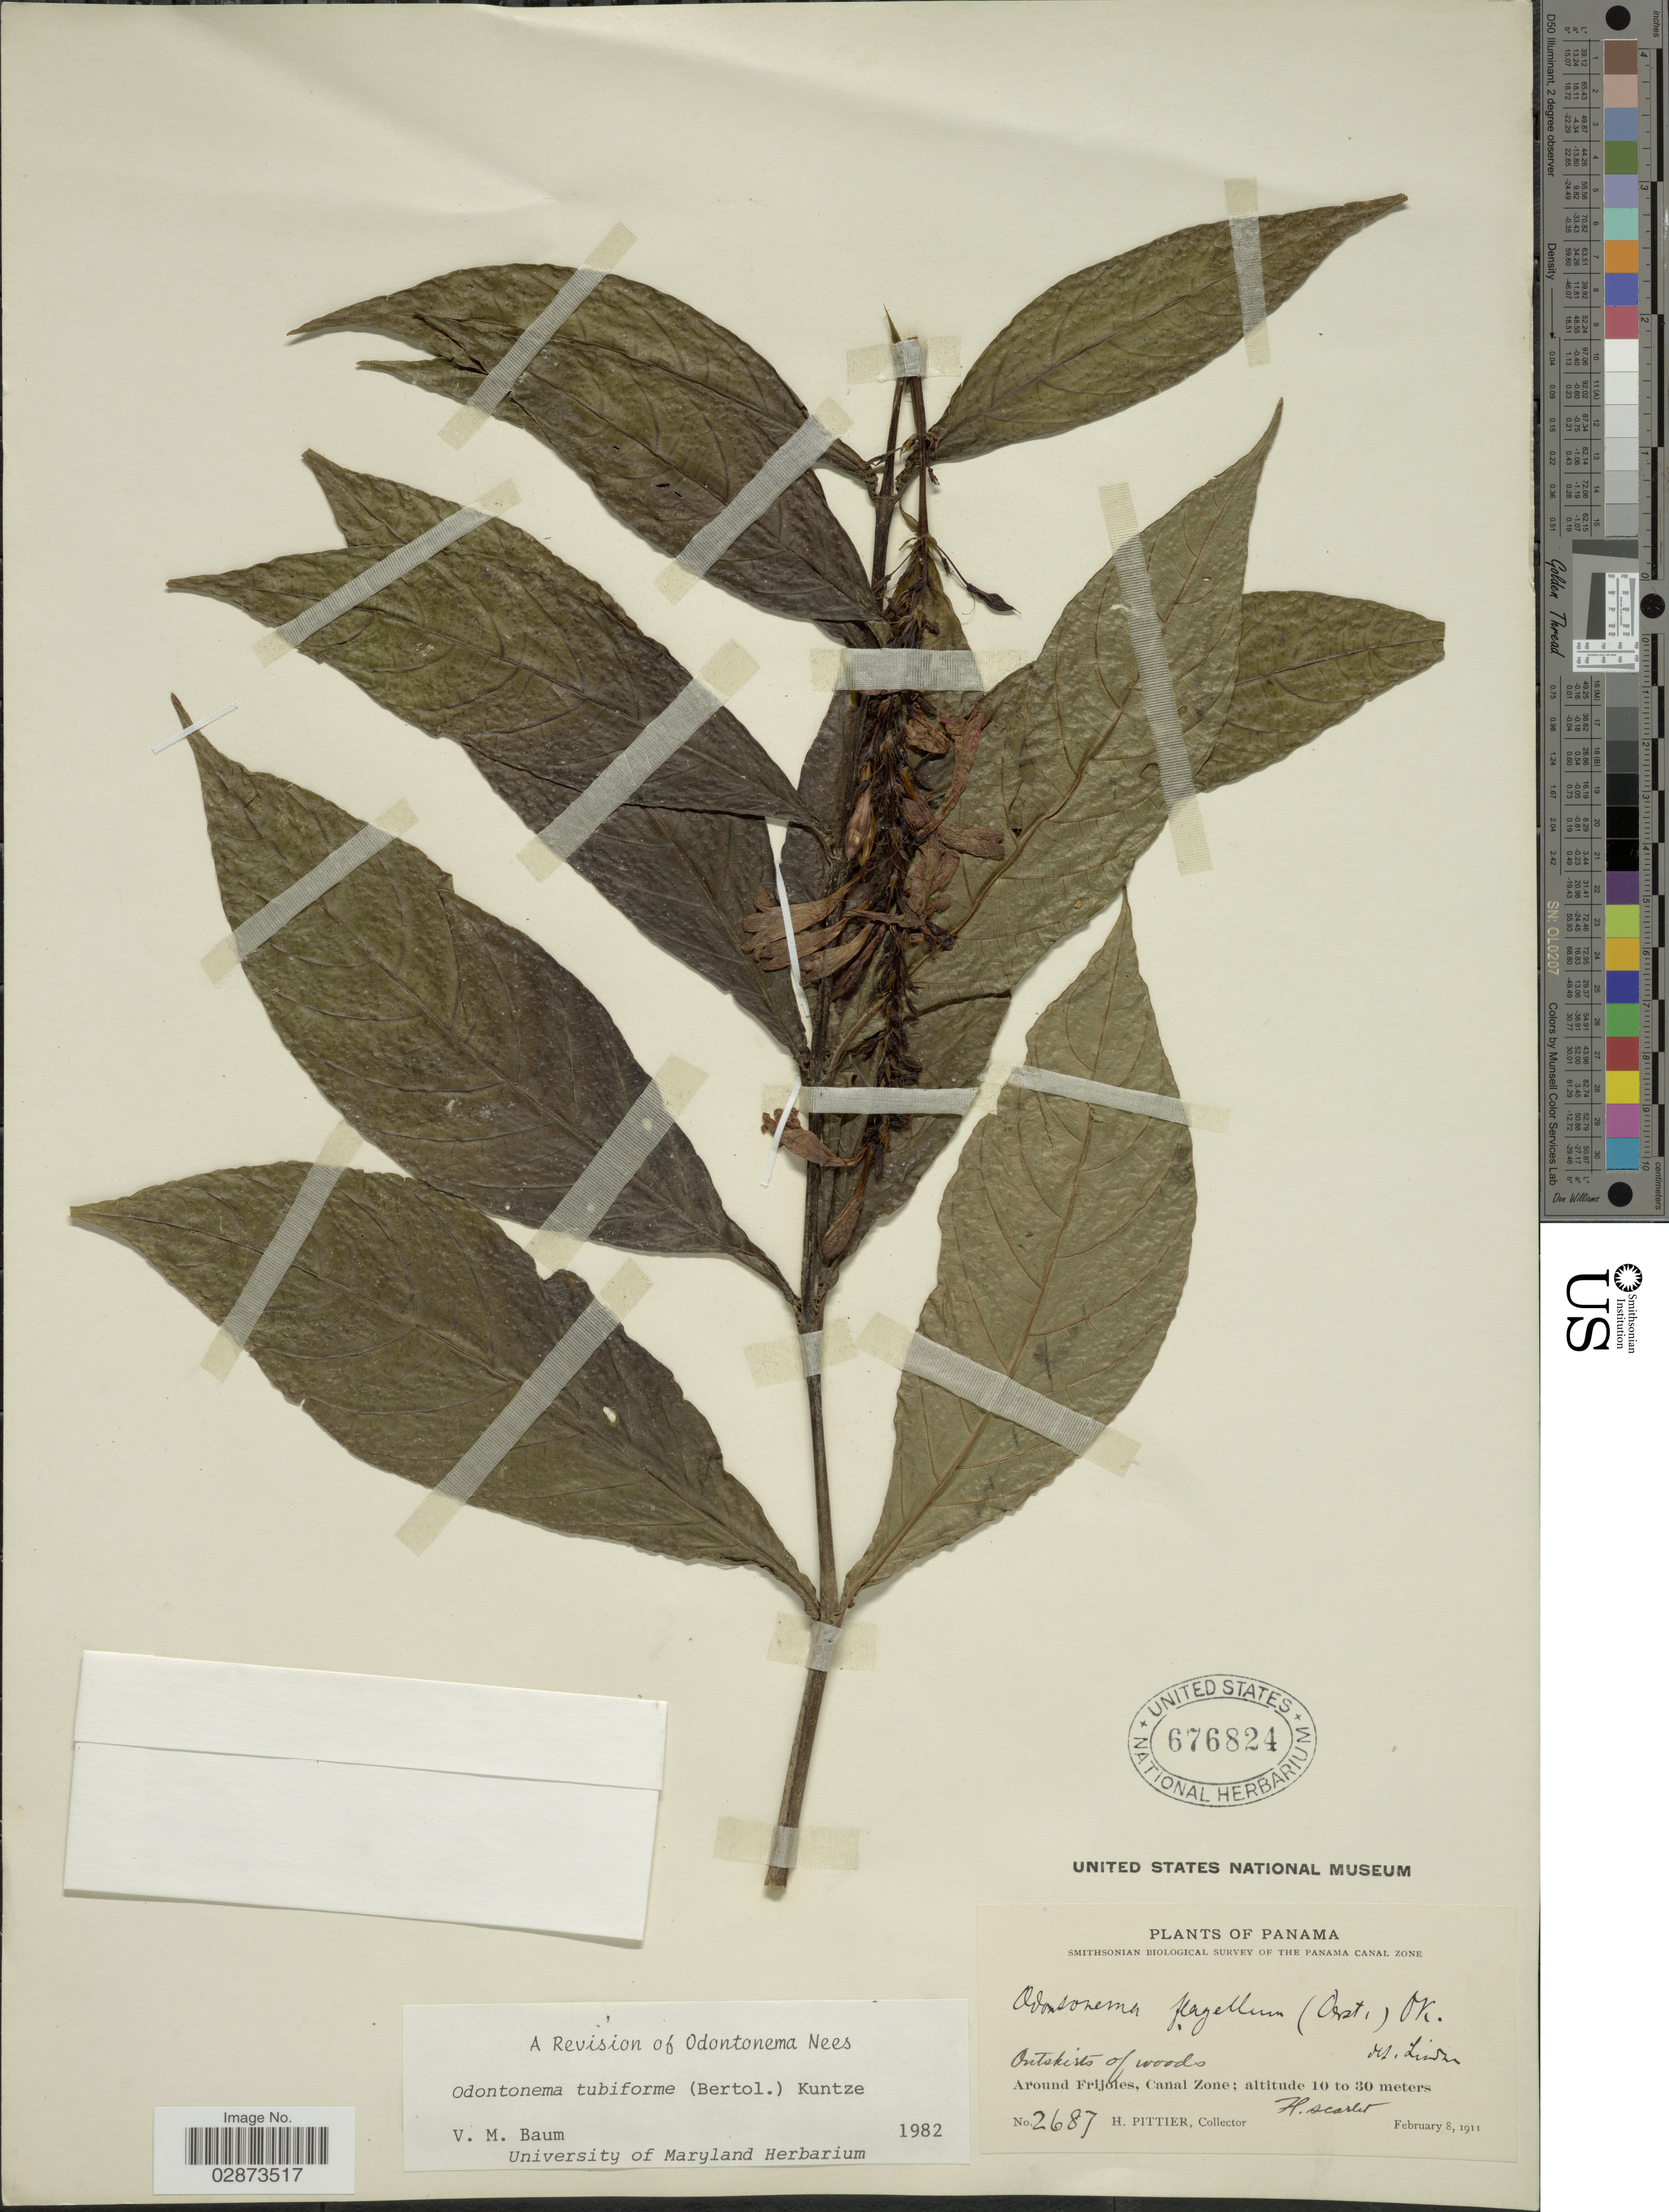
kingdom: Plantae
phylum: Tracheophyta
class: Magnoliopsida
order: Lamiales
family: Acanthaceae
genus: Odontonema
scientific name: Odontonema tubaeforme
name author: (Bertol.) Kuntze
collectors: H. F. Pittier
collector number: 2687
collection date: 1911-02-08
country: Panama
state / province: Colón / Panamá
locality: Around Frijoles, Canal Zone.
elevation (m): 10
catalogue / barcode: US 676824